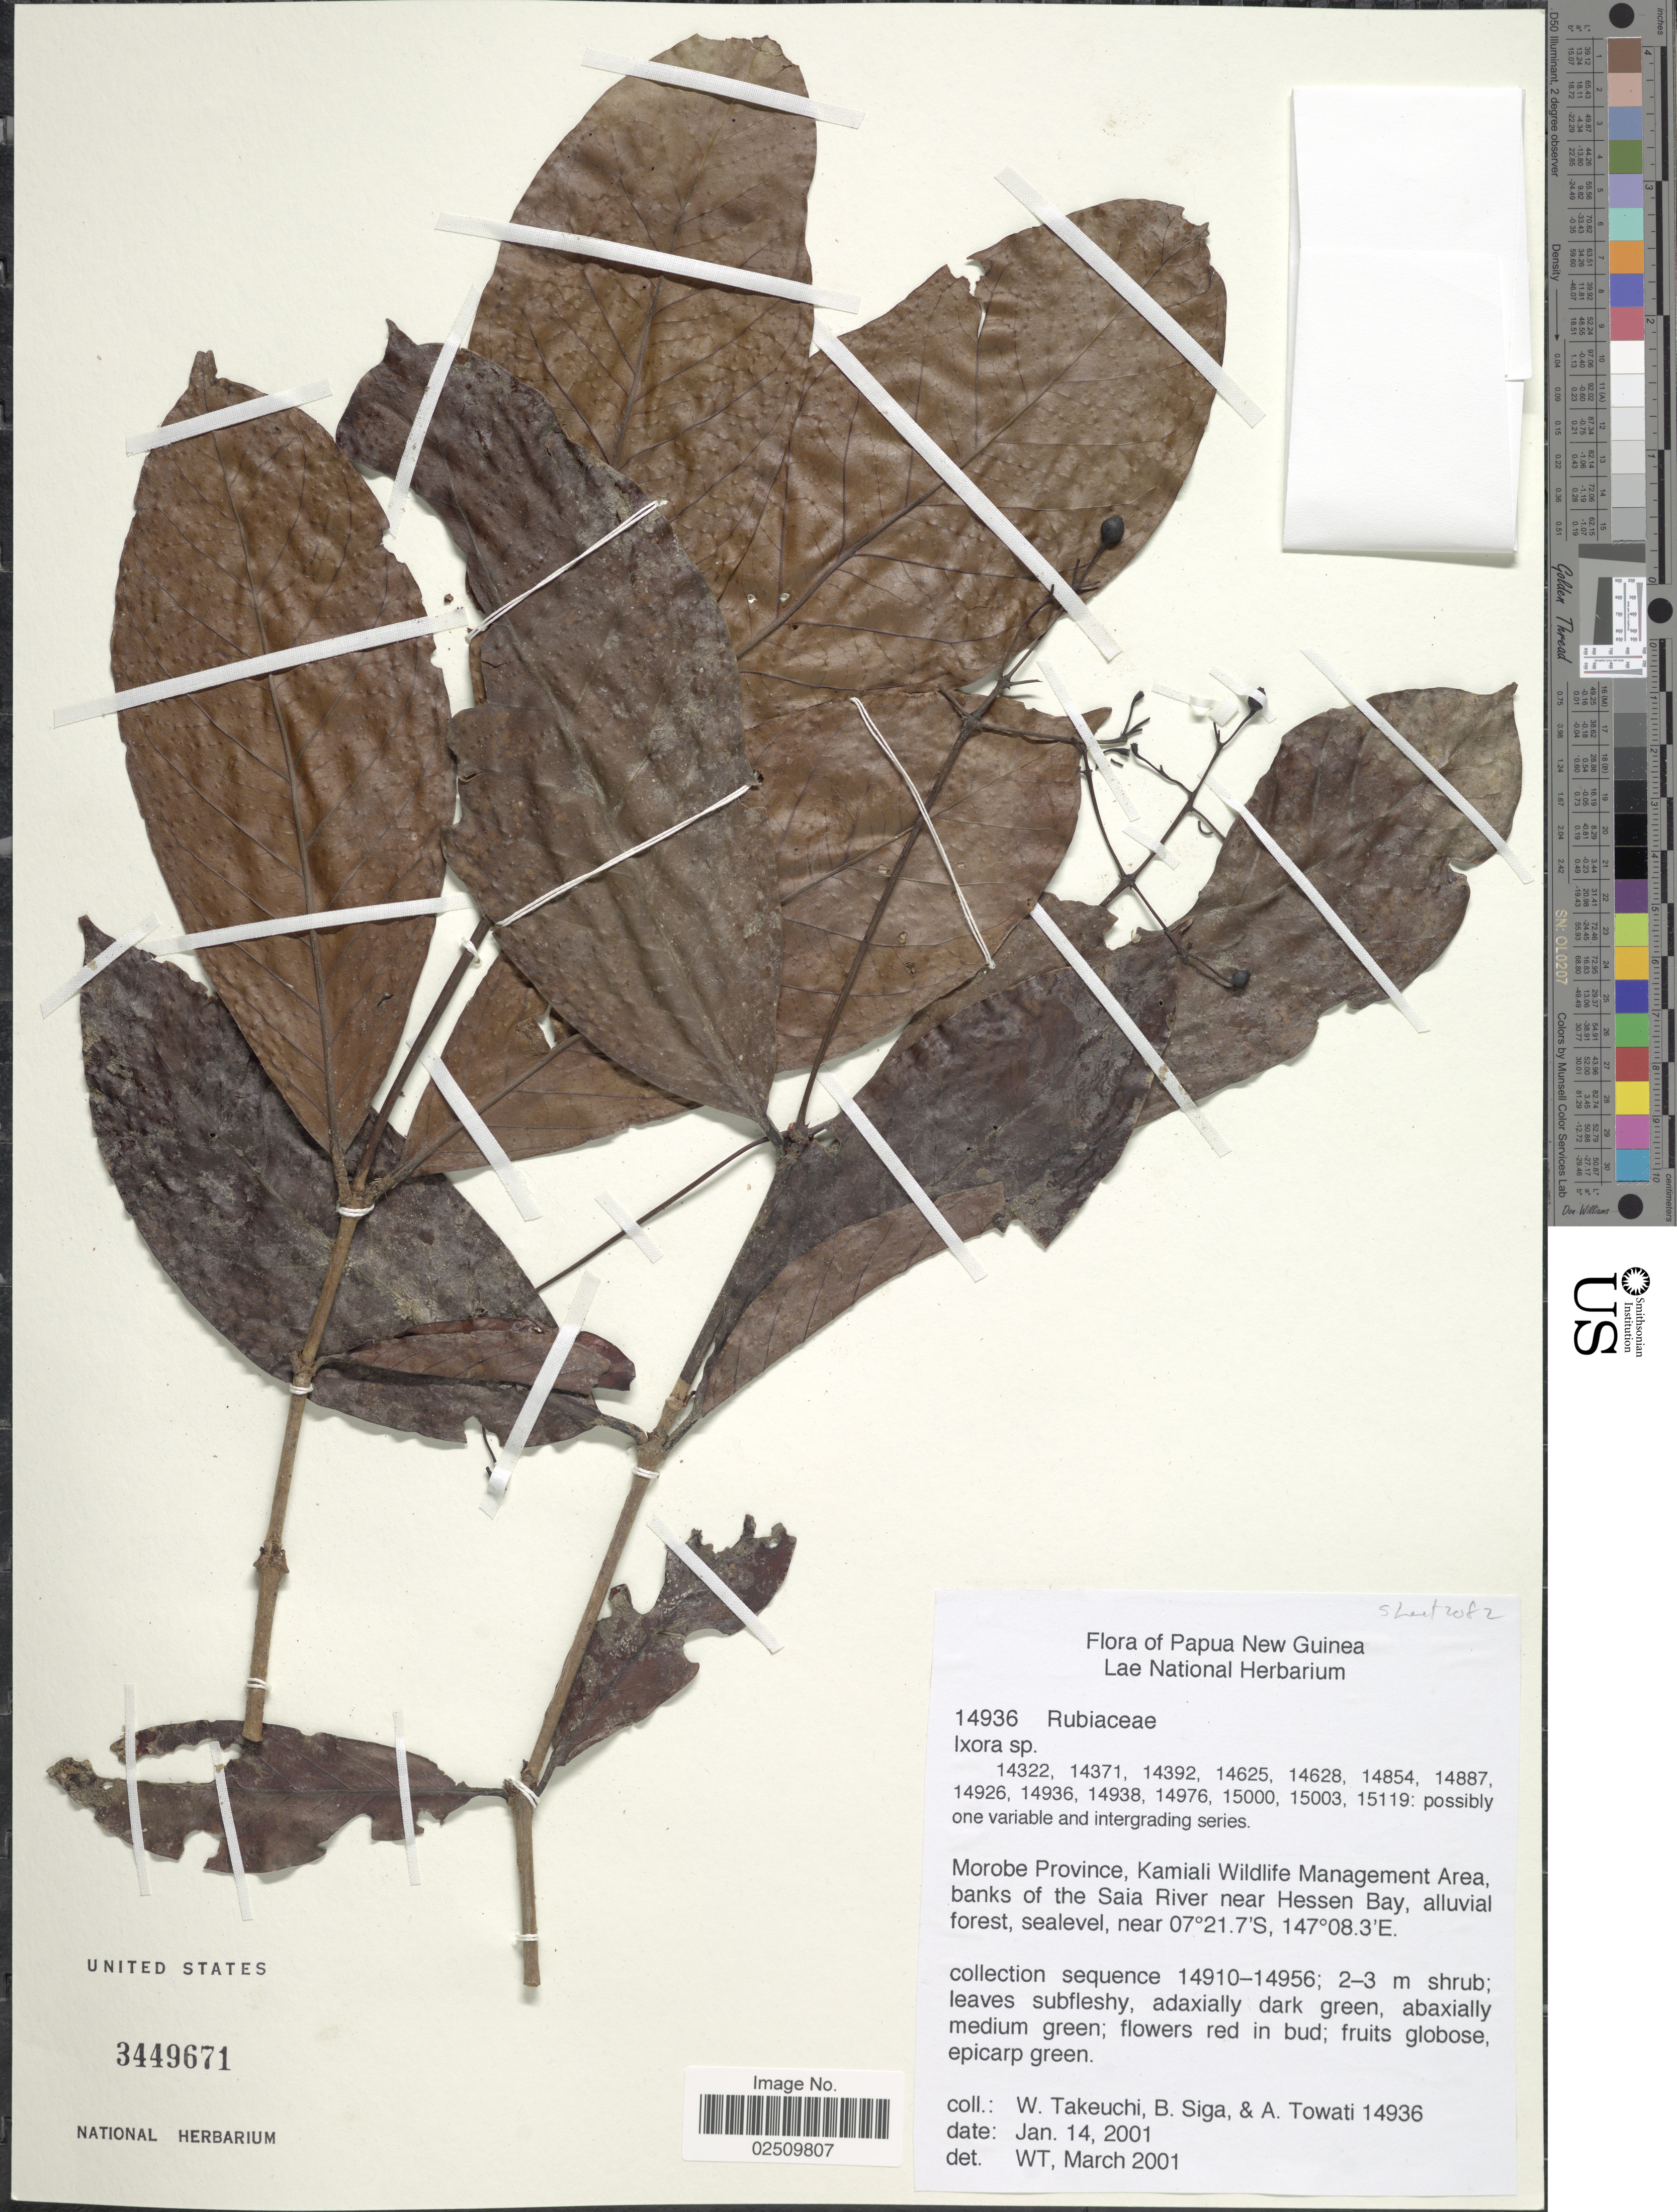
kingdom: Plantae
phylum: Tracheophyta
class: Magnoliopsida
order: Gentianales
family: Rubiaceae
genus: Ixora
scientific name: Ixora sp.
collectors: W. Takeuchi, B. Siga & A. Towati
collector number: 14936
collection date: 2001-01-14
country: Papua New Guinea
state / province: Morobe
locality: Kamiali Wildlife Management Area, banks of the Saia River near Hessen Bay, alluvial forest.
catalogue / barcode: US 3449671